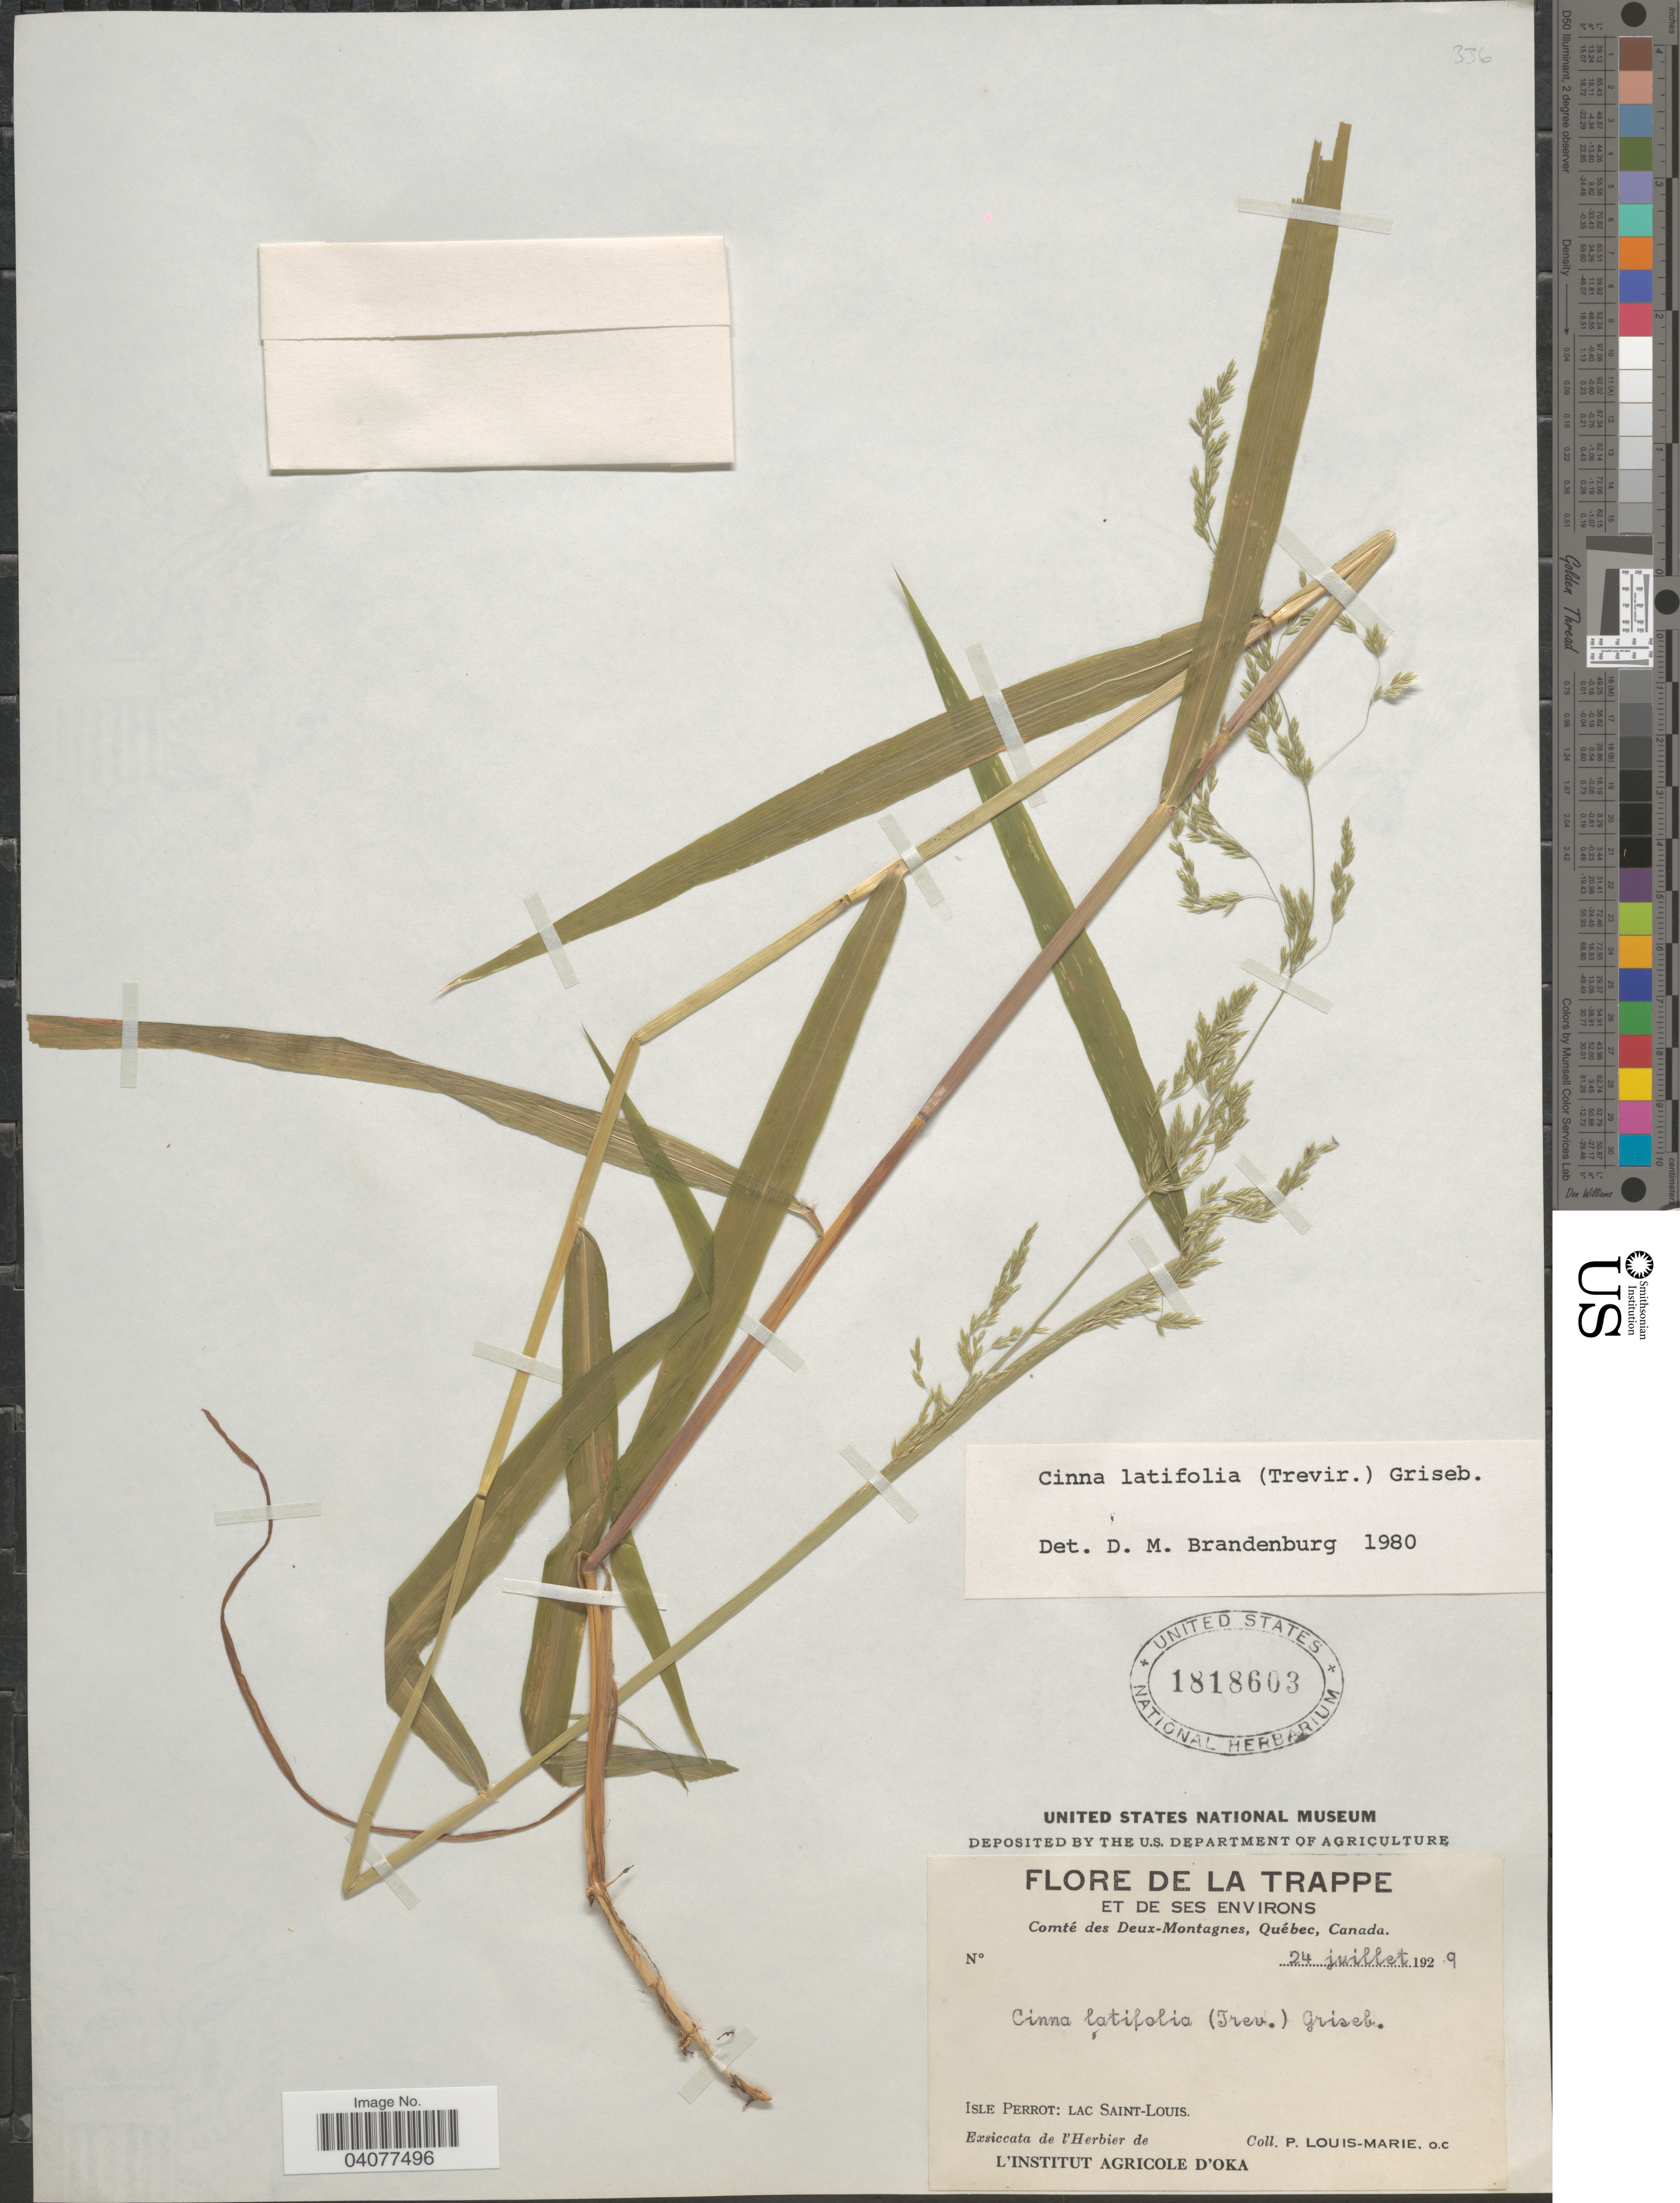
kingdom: Plantae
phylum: Tracheophyta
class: Liliopsida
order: Poales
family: Poaceae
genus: Cinna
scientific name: Cinna latifolia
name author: (Trevir. ex Goeppert) Griseb.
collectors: L.-M. LaLonde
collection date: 1929-07-24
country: Canada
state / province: Quebec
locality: La Trappe et de ses environs. Comté des Deux-Montagnes. Isle Perrot: Lac Saint-Louis.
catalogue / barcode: US 1818603